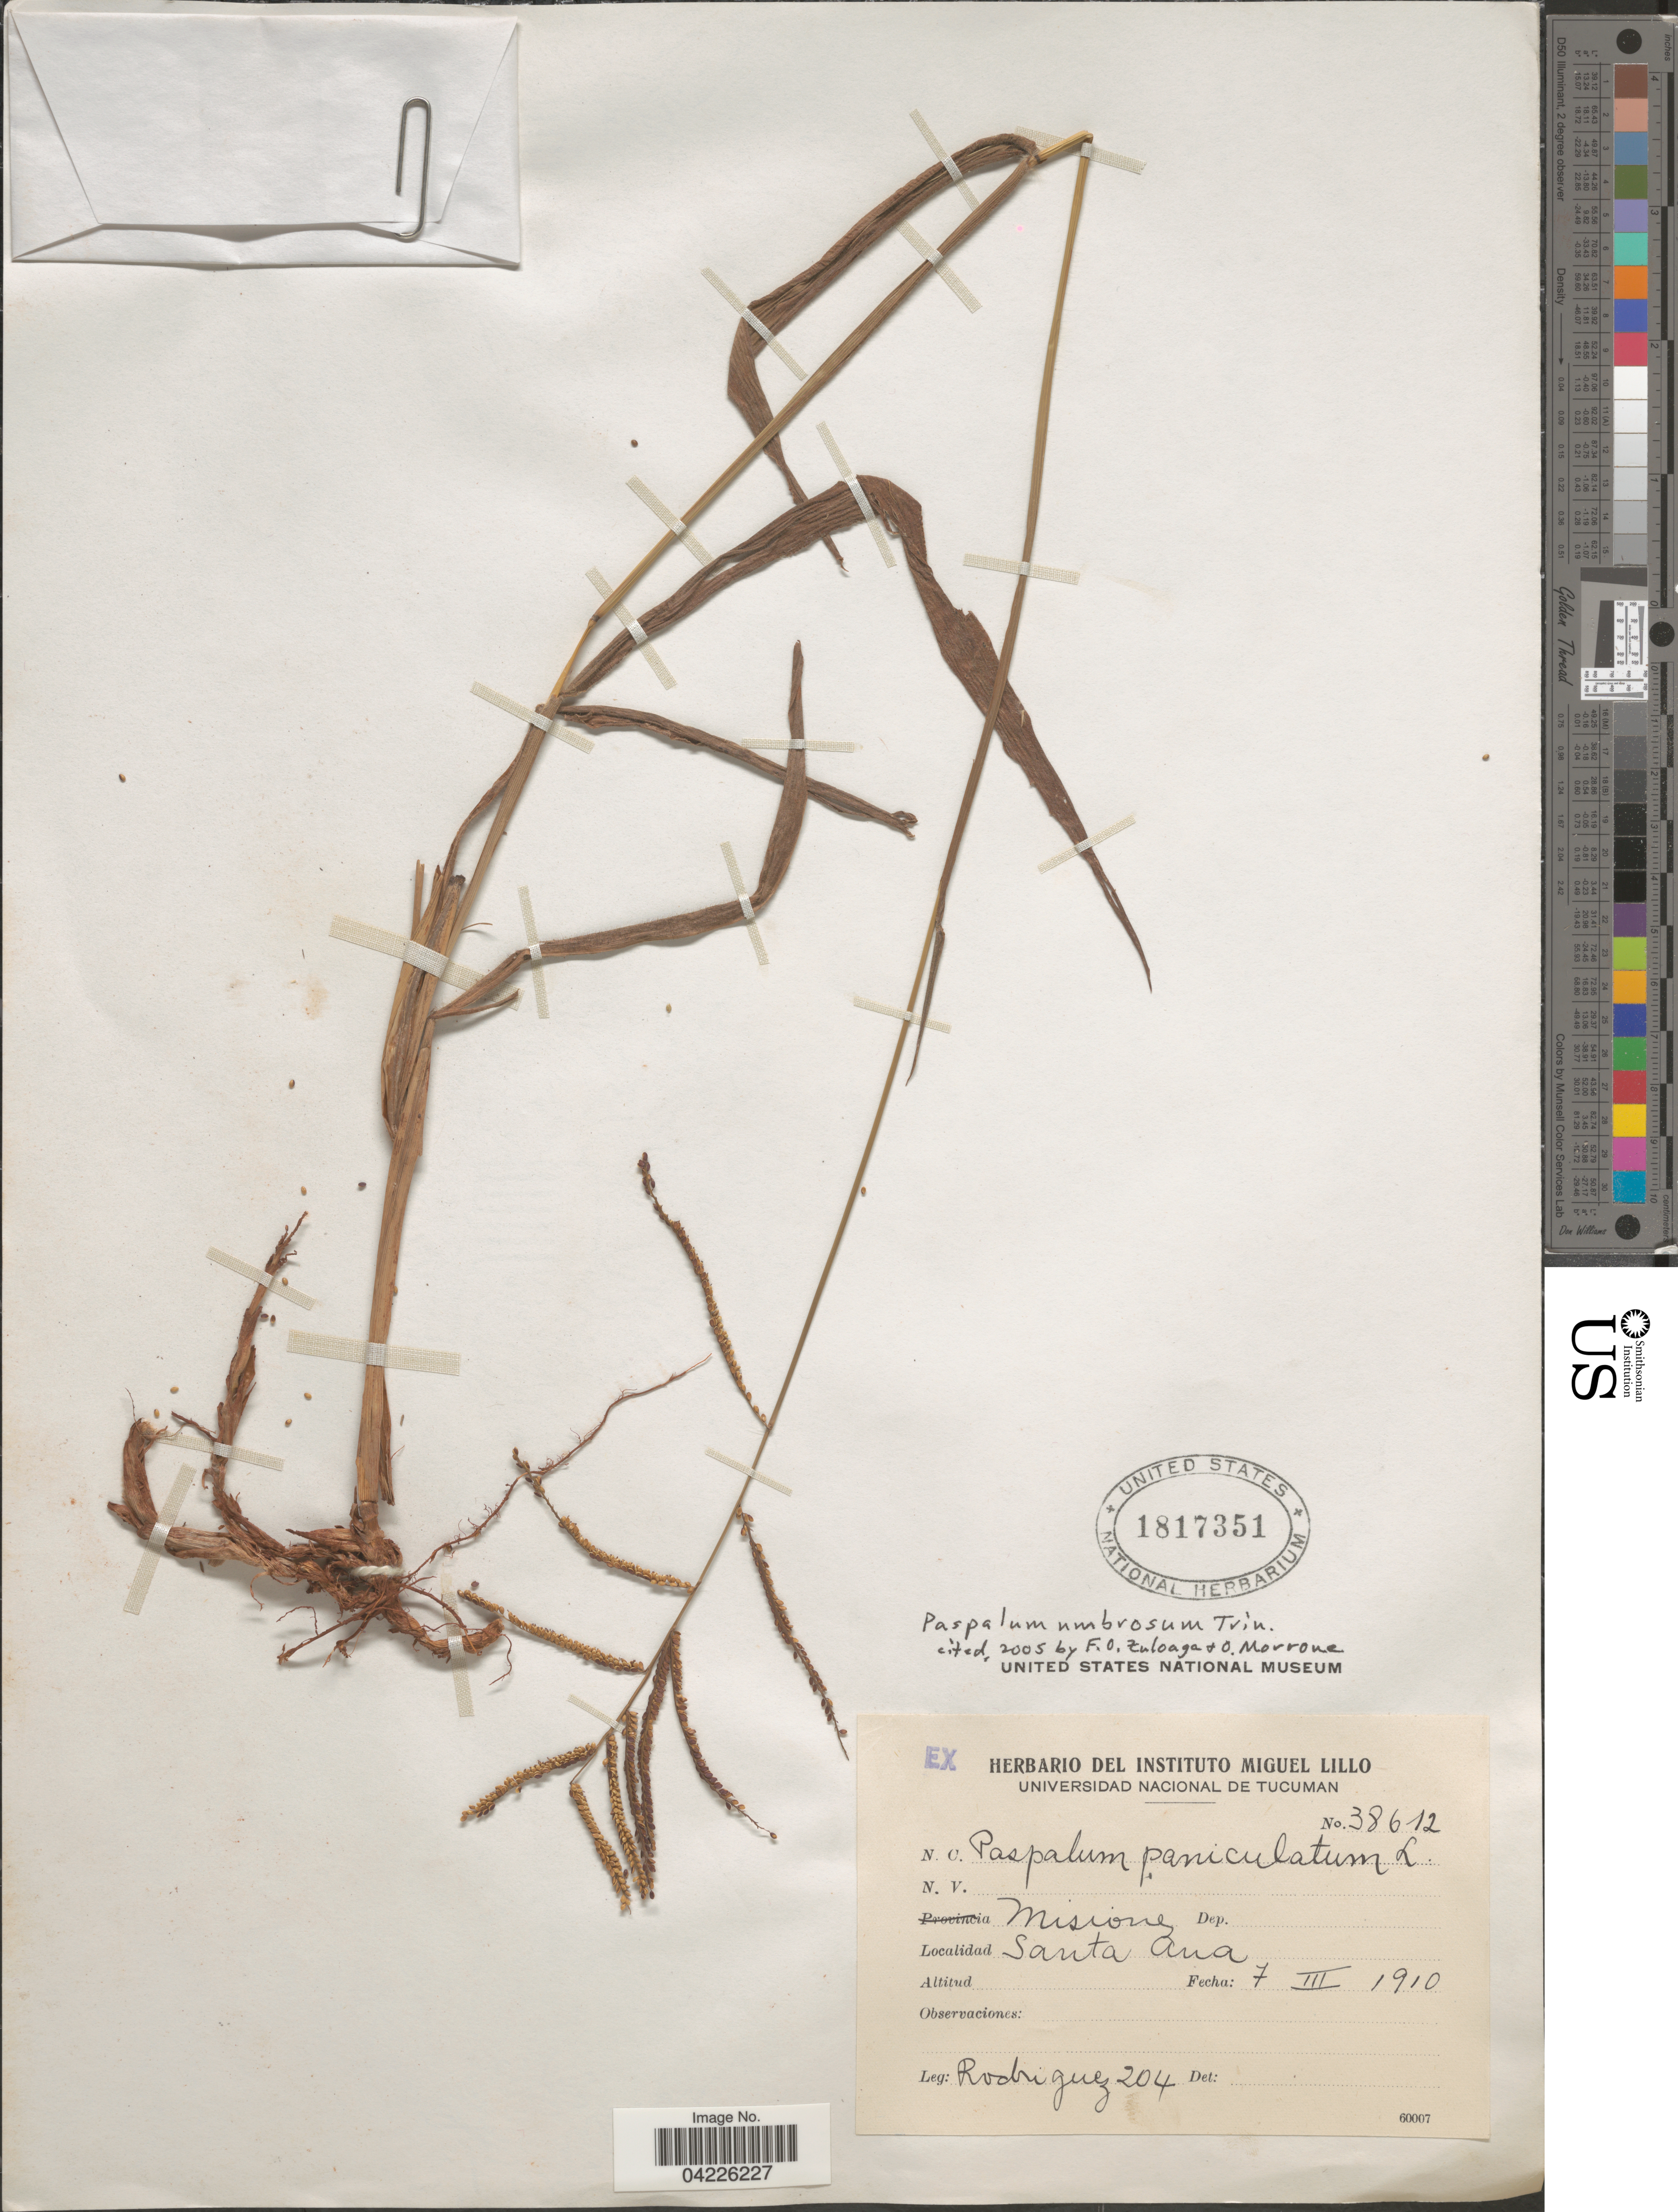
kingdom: Plantae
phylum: Tracheophyta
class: Liliopsida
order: Poales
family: Poaceae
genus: Paspalum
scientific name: Paspalum umbrosum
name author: Trin.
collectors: Rodriguez, --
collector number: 204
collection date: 1910-03-07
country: Paraguay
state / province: Misiones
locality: Santa Ana.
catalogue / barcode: US 1817351